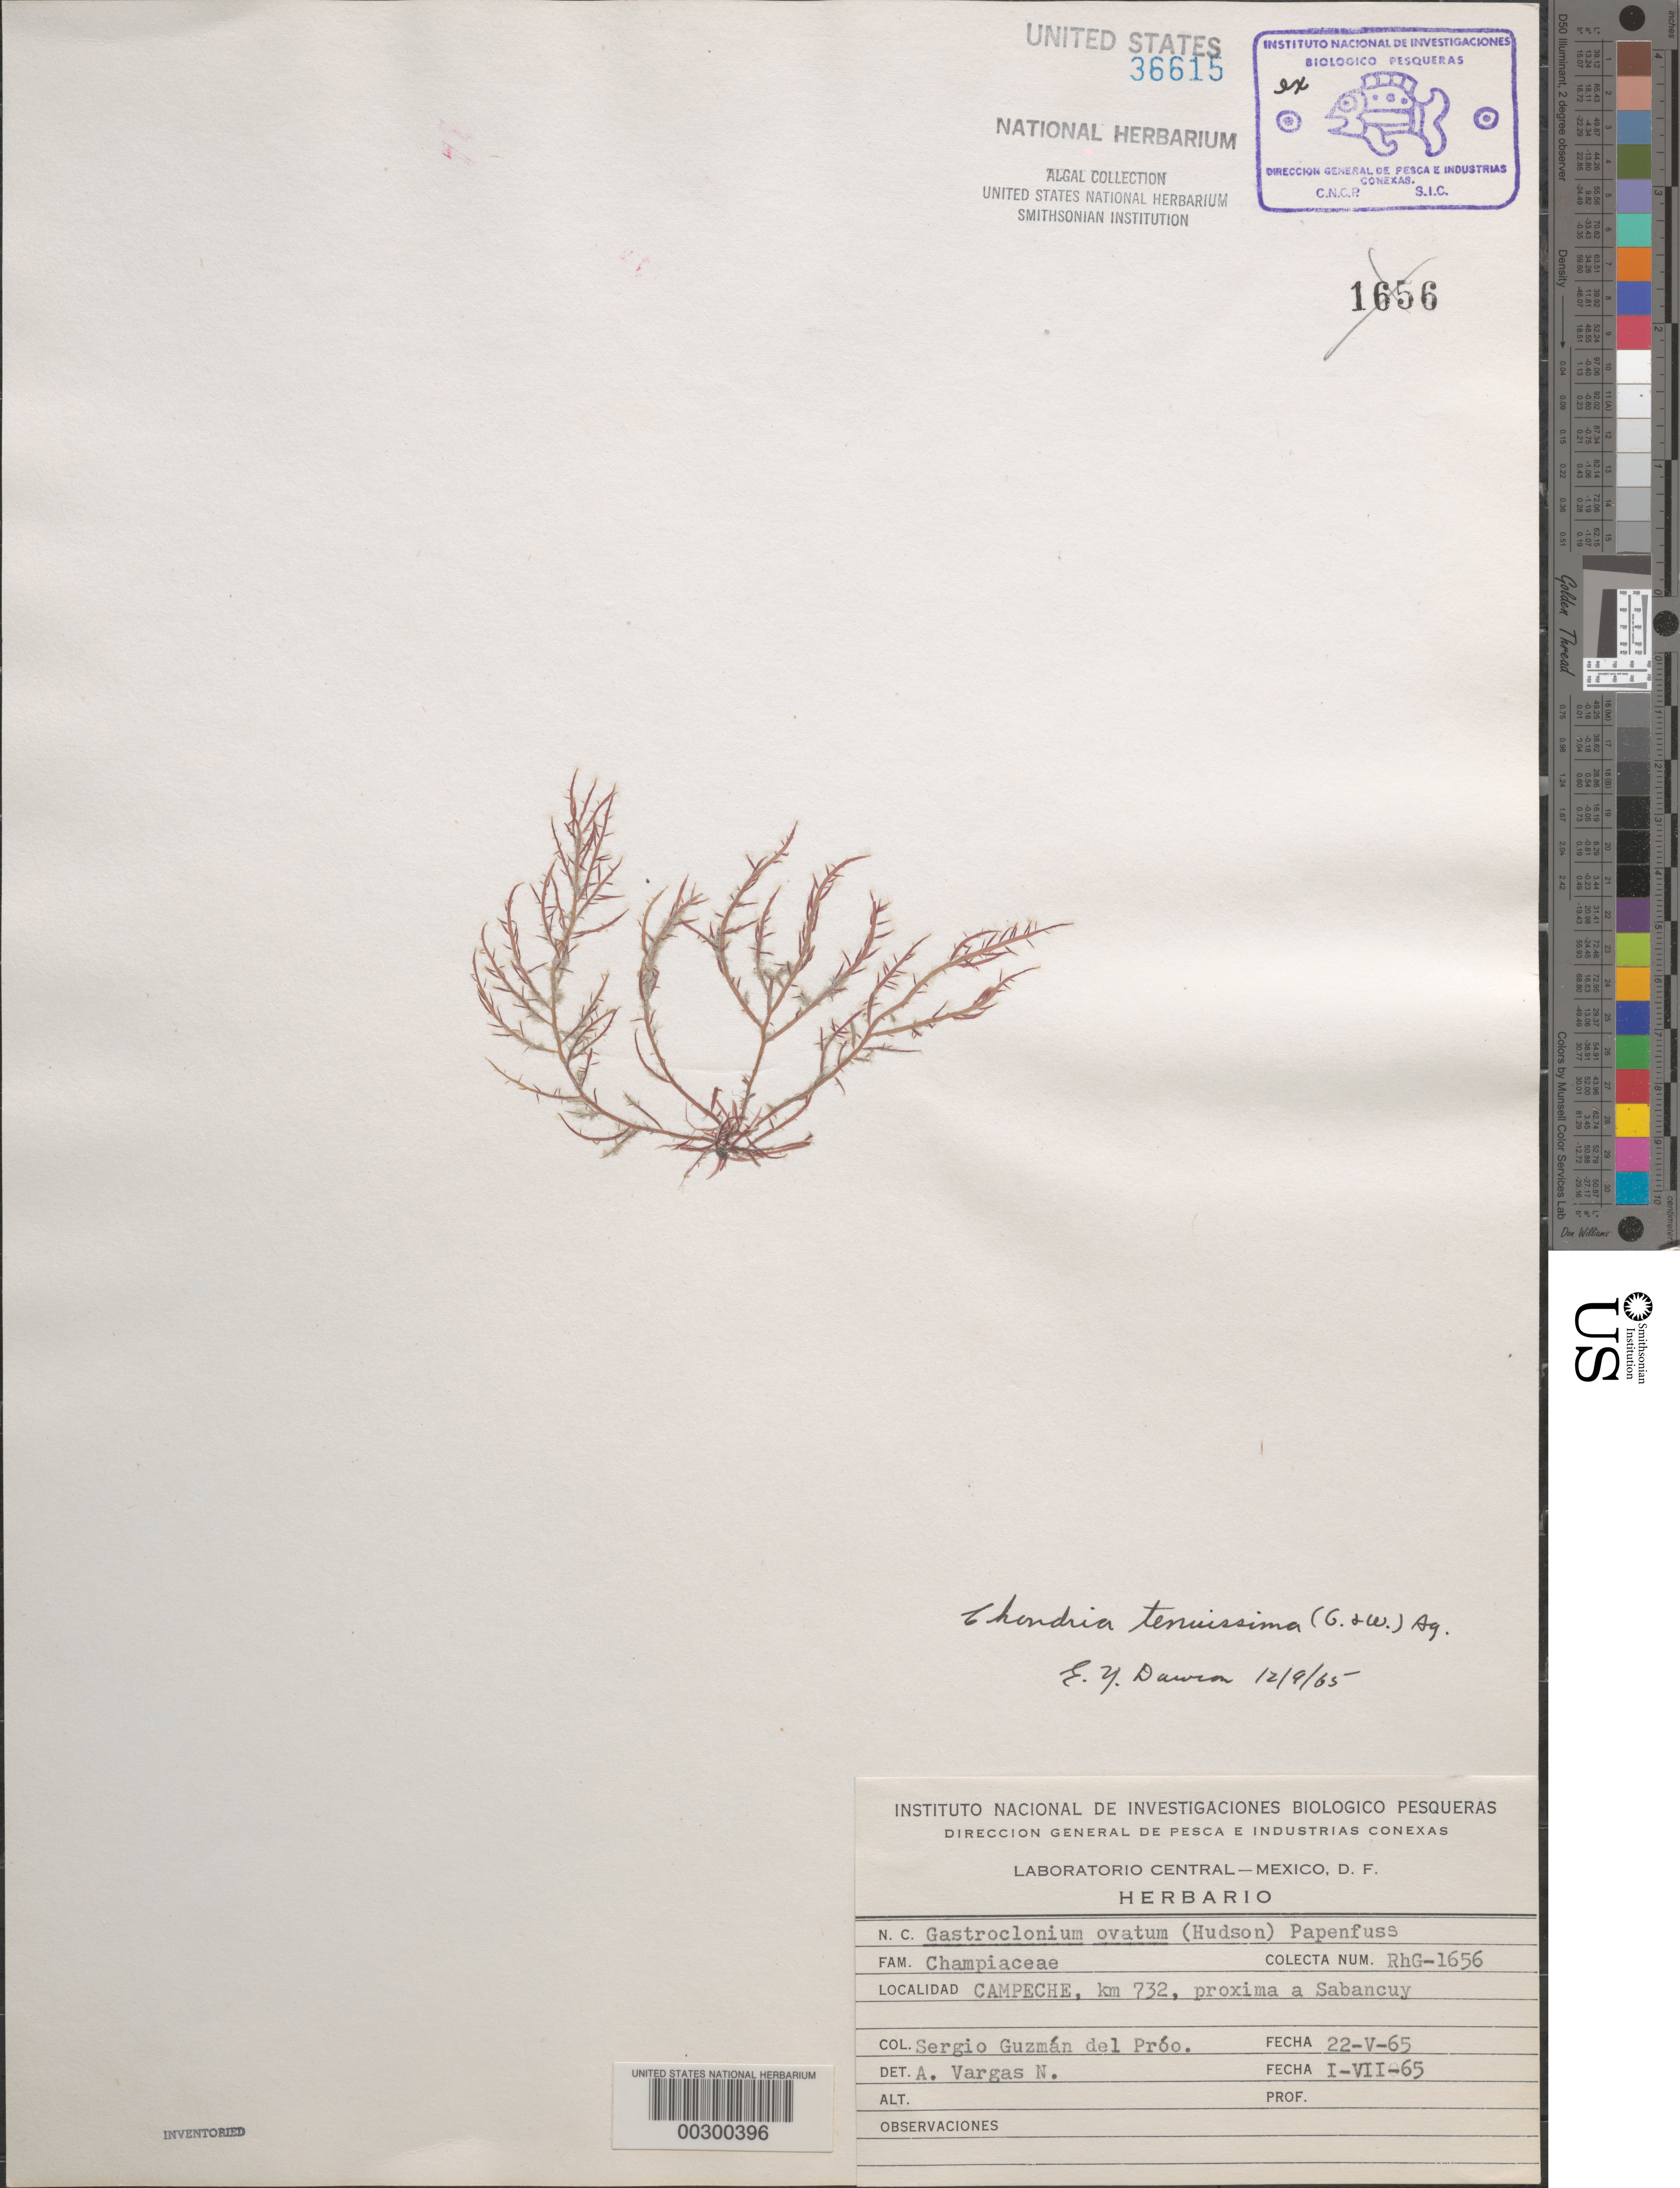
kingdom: Plantae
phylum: Rhodophyta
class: Florideophyceae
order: Ceramiales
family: Rhodomelaceae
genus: Chondria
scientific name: Chondria capillaris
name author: M.J. Wynne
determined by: Algae name updating Project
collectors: S. Guzman del Proo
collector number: Rhg-1656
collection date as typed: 22 May 1965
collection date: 1965-05-22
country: Mexico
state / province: Campeche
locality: Campeche, near Sabancuy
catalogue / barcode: US 36615